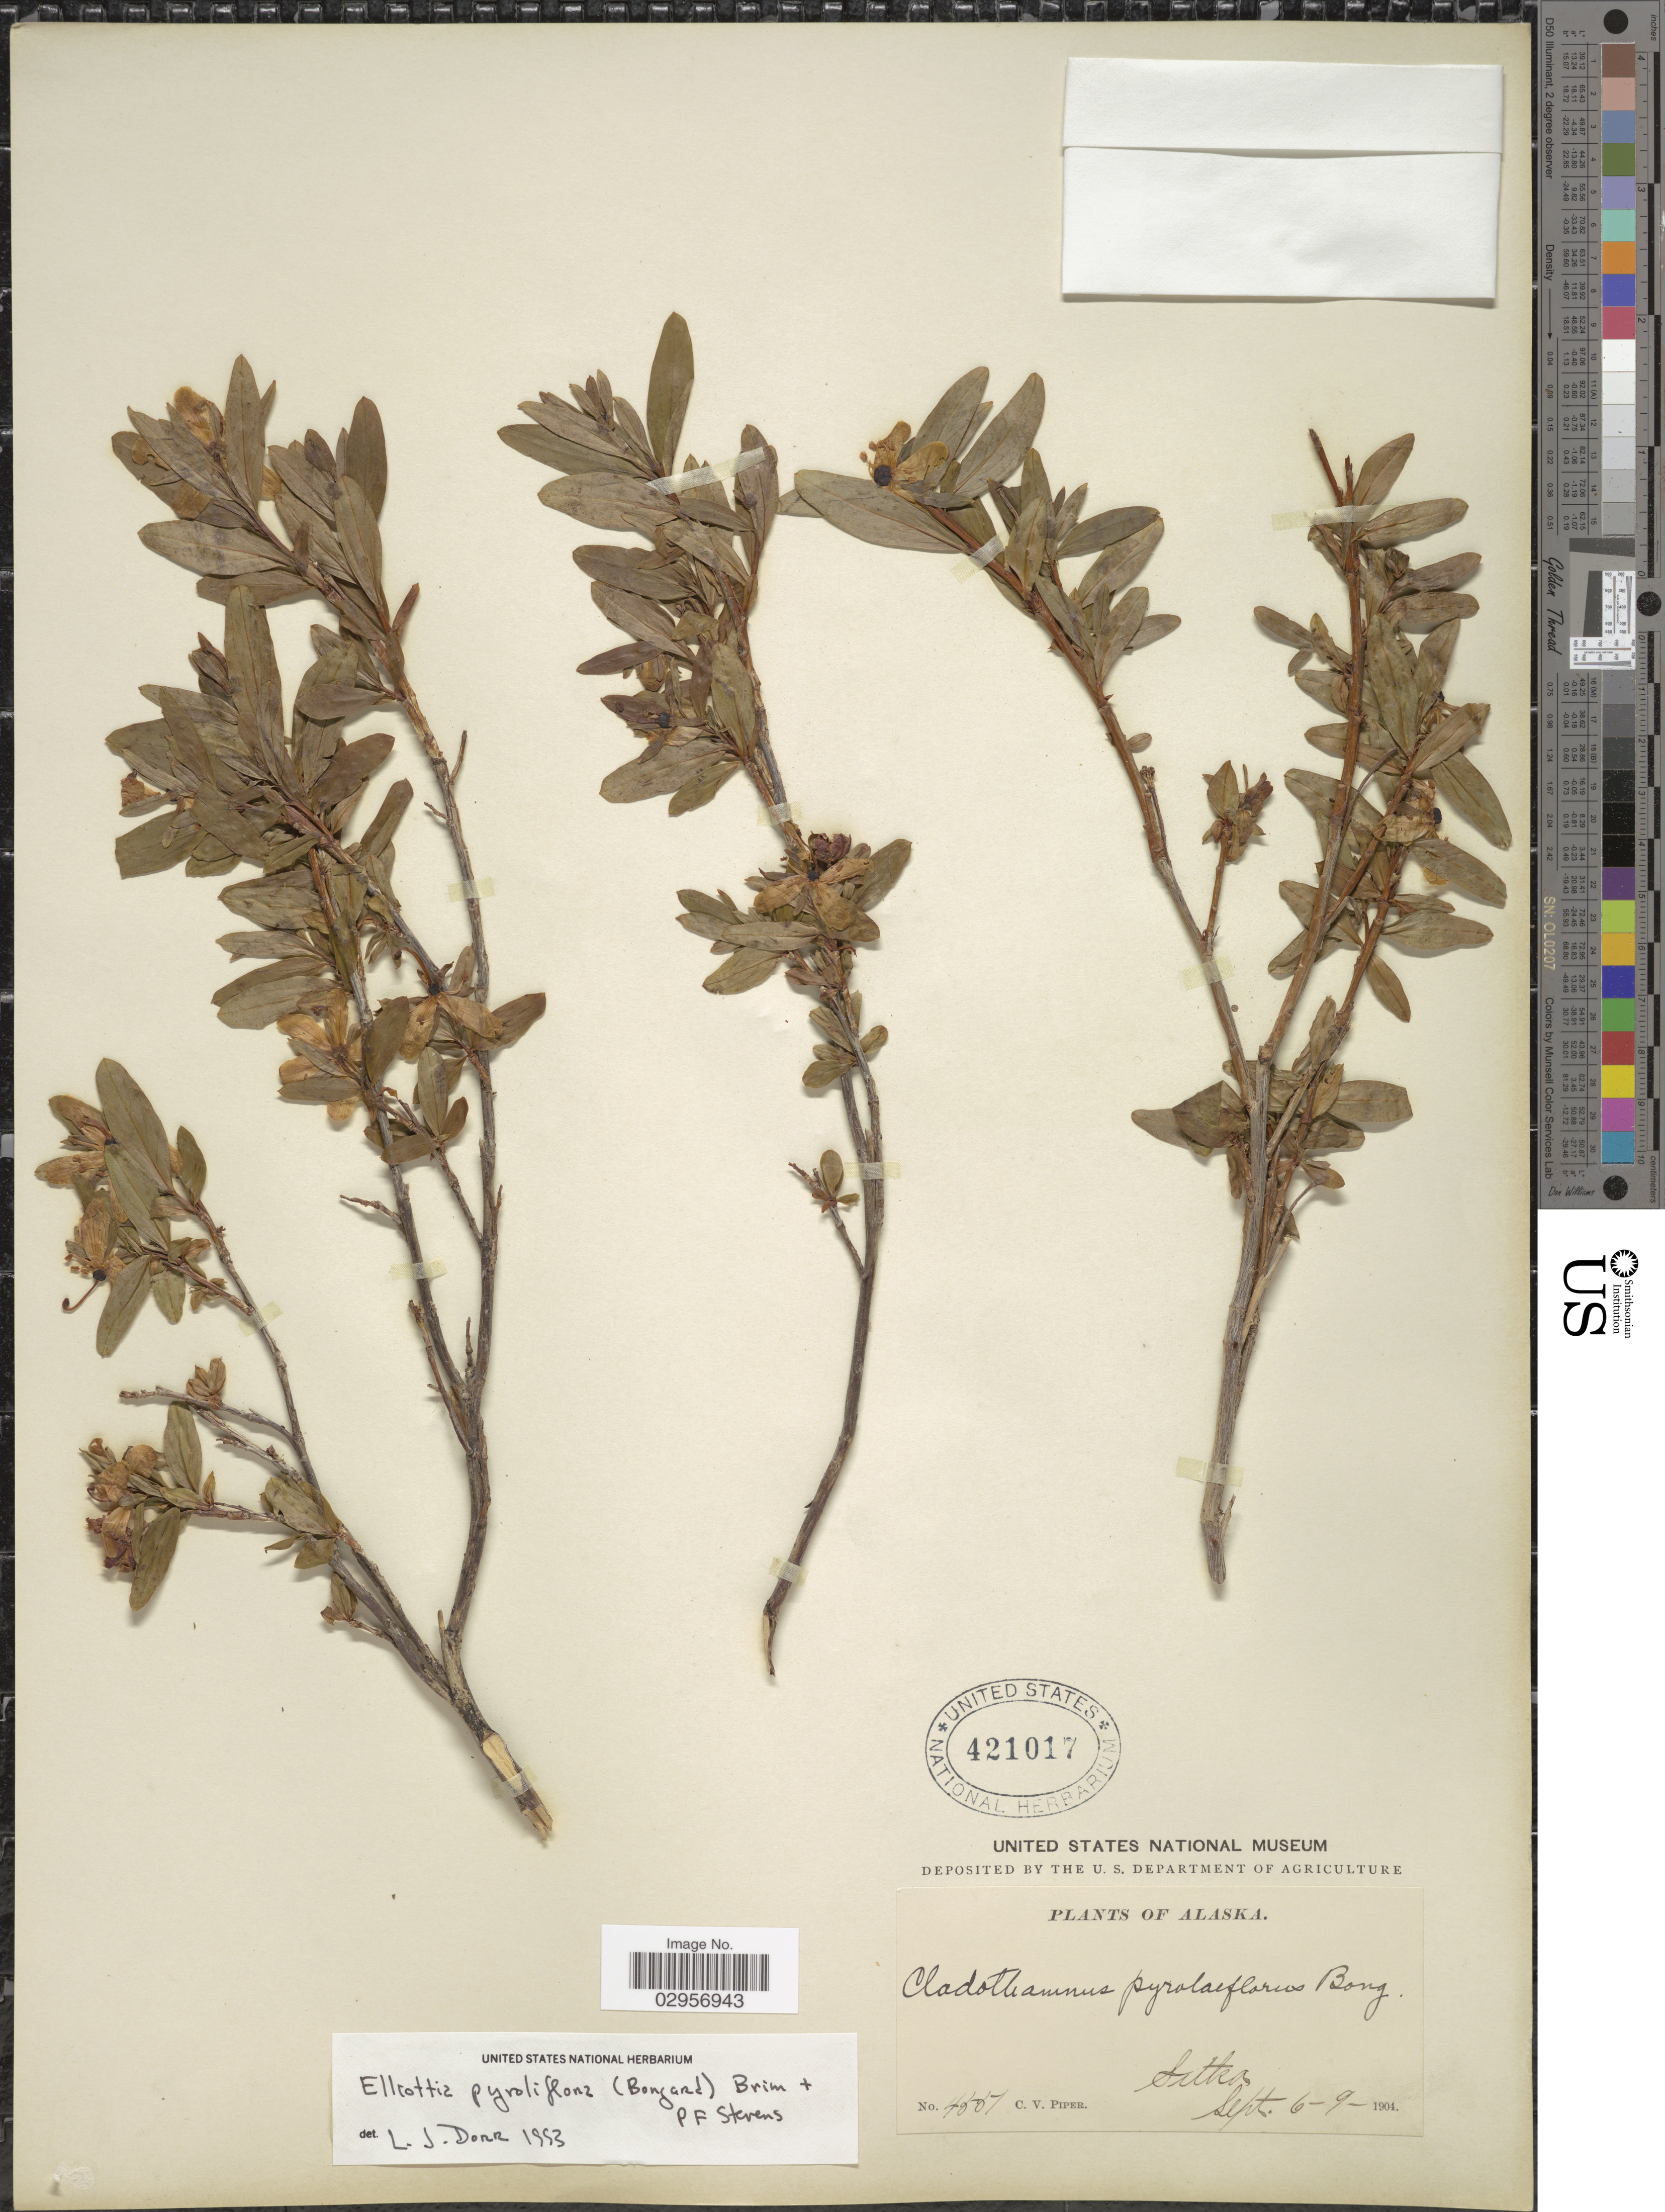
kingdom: Plantae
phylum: Tracheophyta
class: Magnoliopsida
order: Ericales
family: Ericaceae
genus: Elliottia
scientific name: Elliottia pyroliflora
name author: (Bong.) P.F. Stevens & Brim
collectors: C. V. Piper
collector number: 4551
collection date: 1904-09-06/1904-09-09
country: United States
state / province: Alaska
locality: Sitka.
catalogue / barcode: US 421017